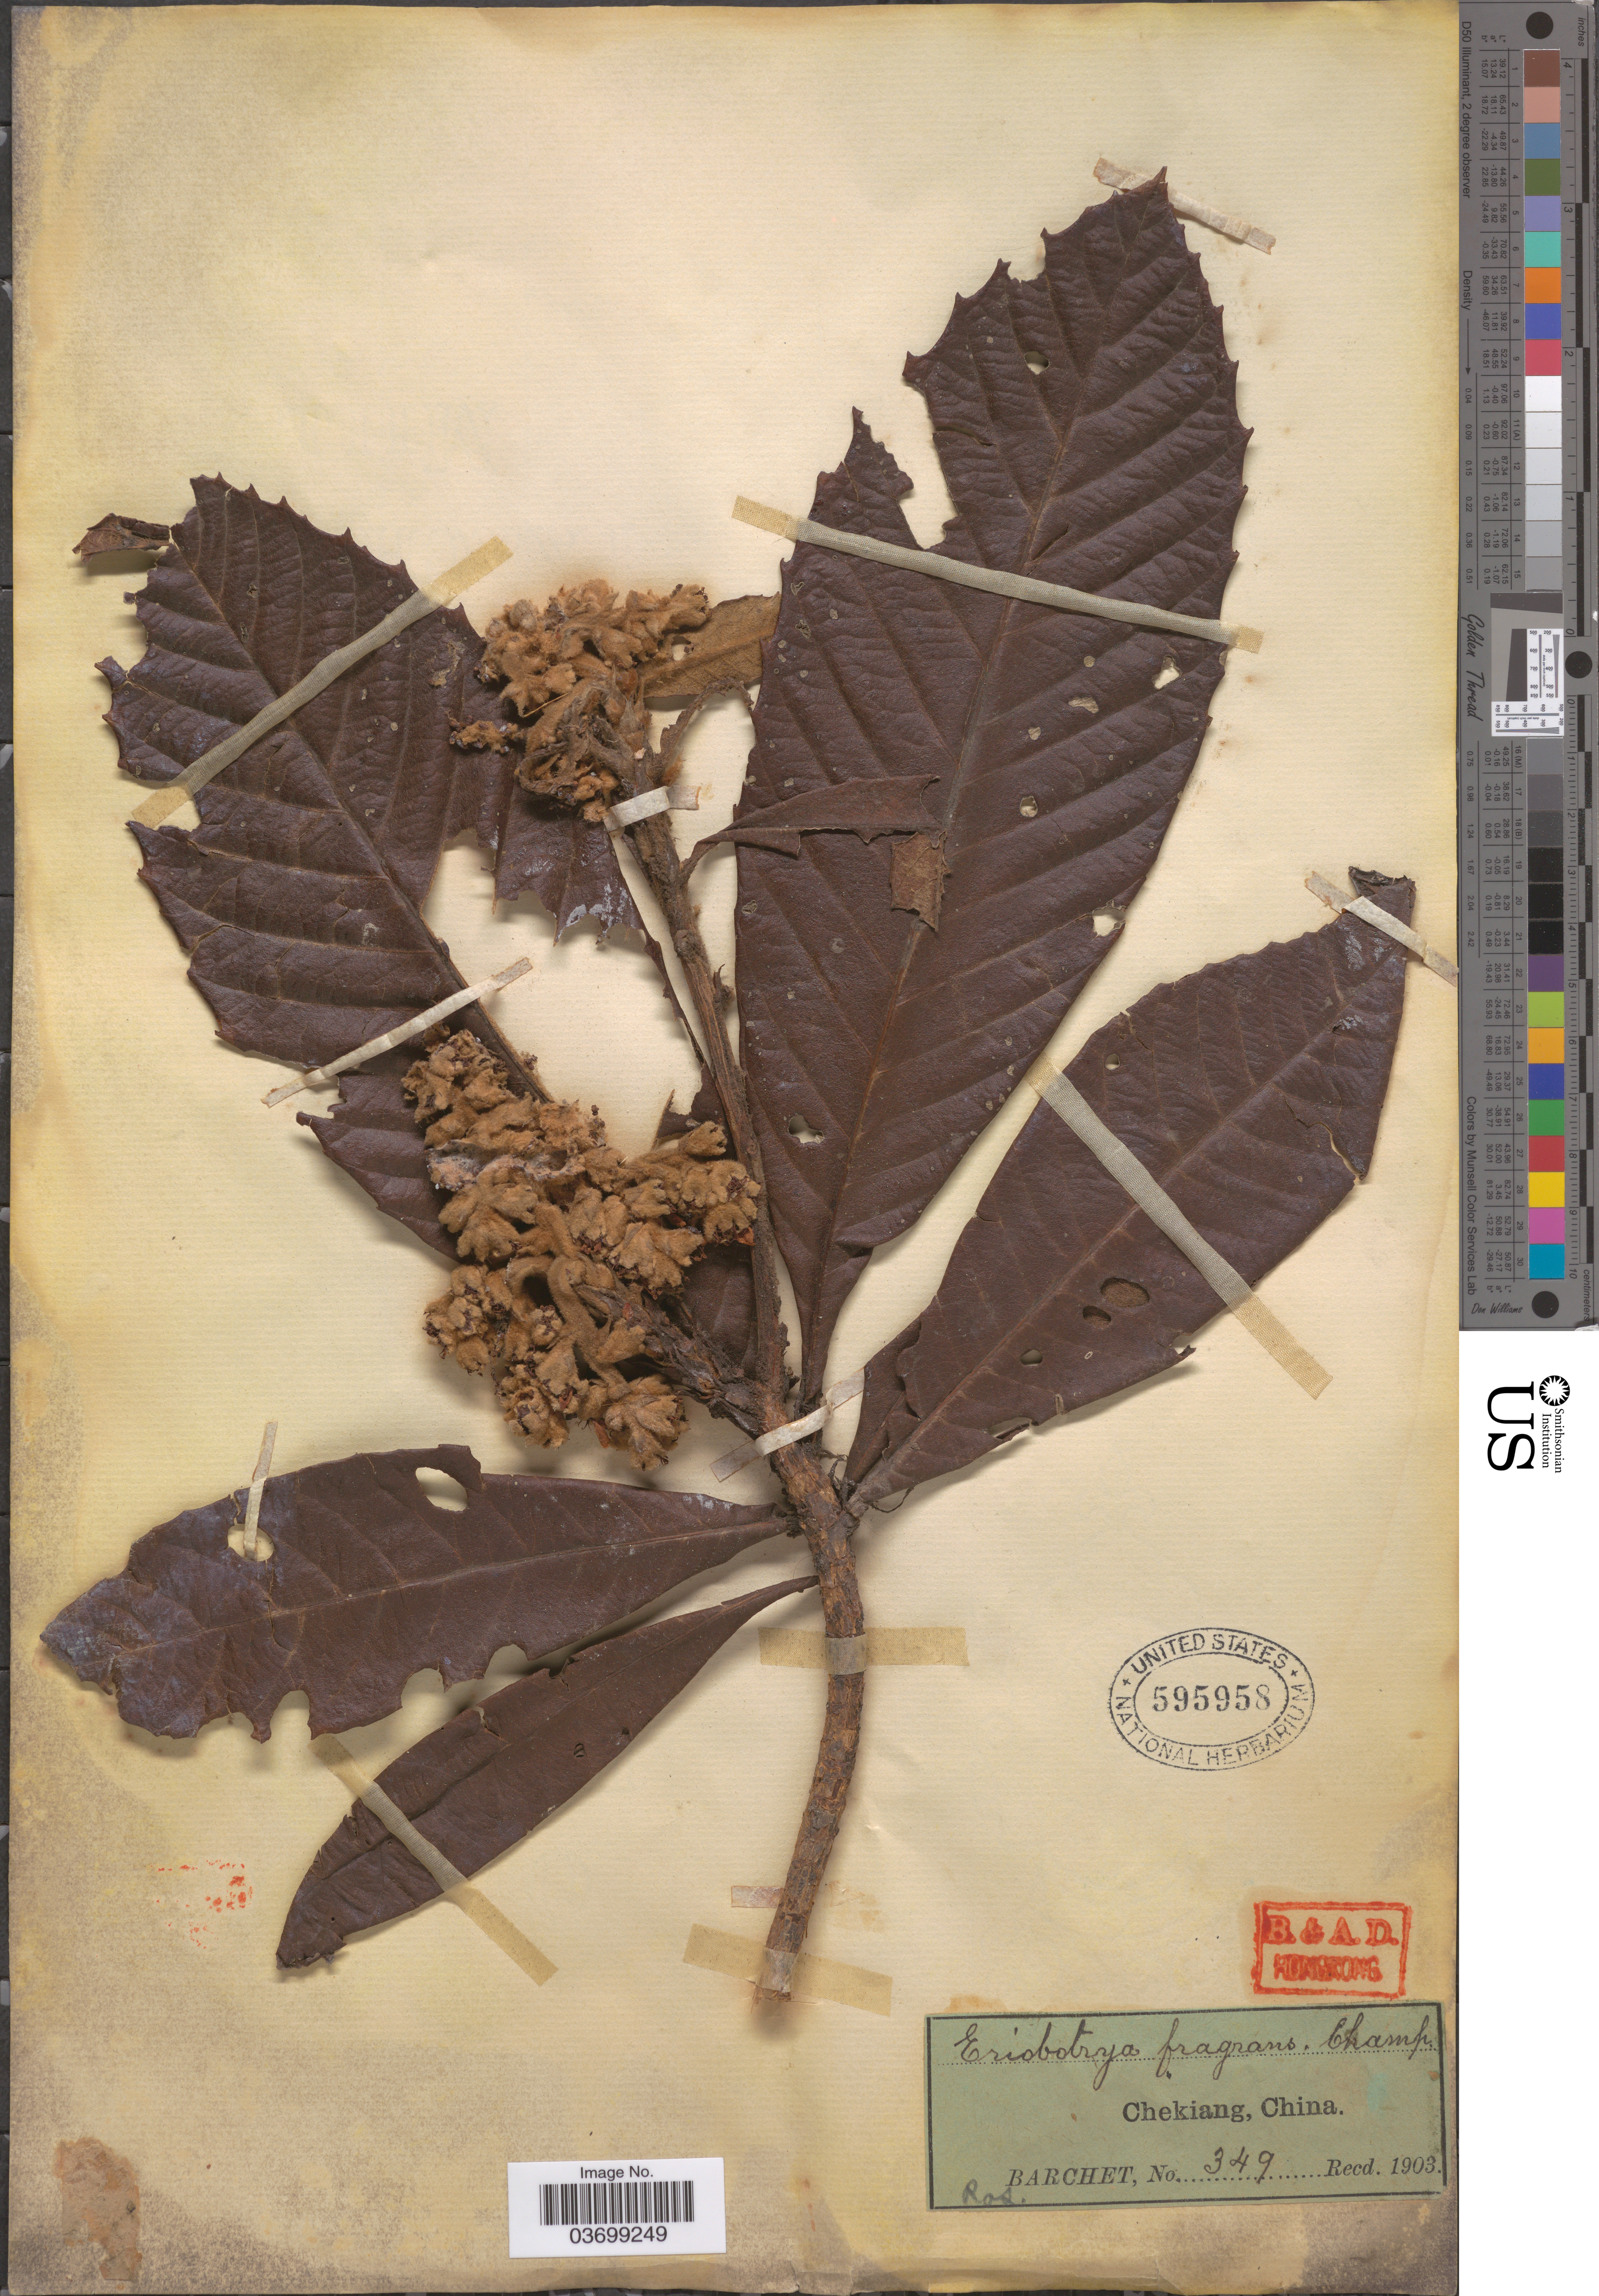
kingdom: Plantae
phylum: Tracheophyta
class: Magnoliopsida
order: Rosales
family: Rosaceae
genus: Rhaphiolepis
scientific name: Rhaphiolepis bibas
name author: (Lour.) Galasso & Banfi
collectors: Barchet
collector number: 349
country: China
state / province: Zhejiang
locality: Chekiang.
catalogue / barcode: US 595958